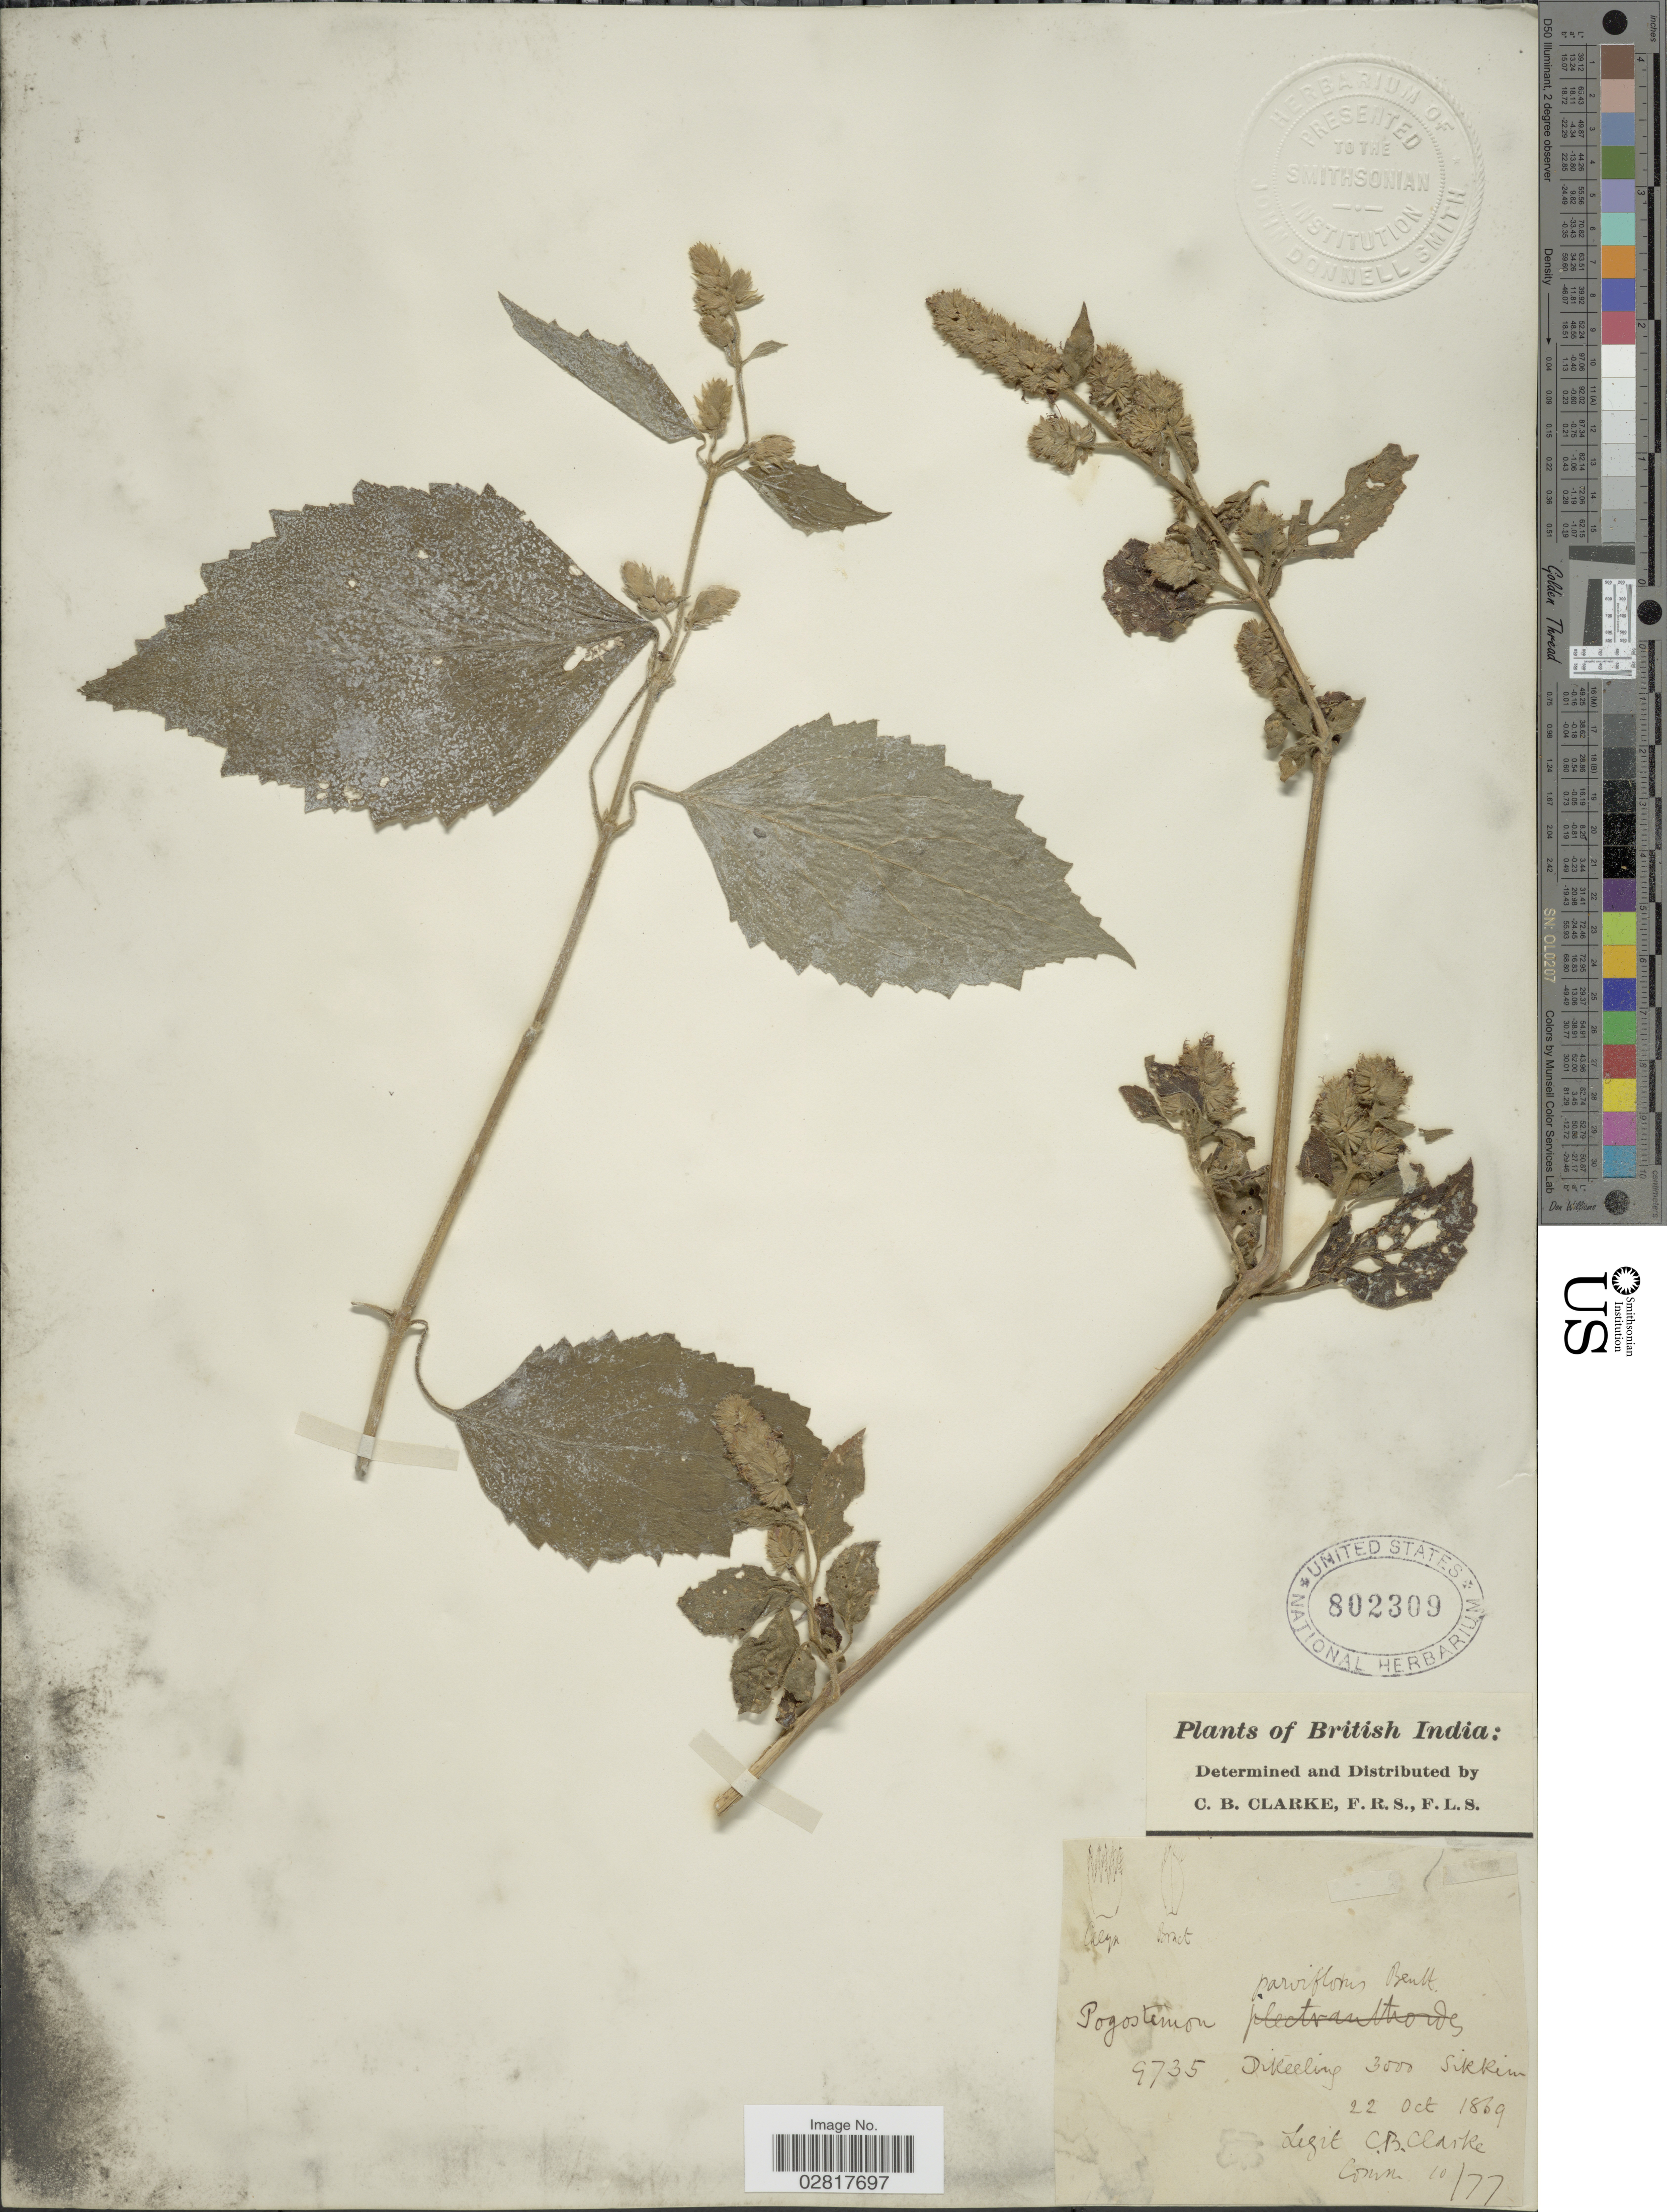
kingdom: Plantae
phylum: Tracheophyta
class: Magnoliopsida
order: Lamiales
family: Lamiaceae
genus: Pogostemon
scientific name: Pogostemon benghalensis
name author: (Burm. f.) Kuntze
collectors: C. B. Clarke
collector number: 9735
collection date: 1869-10-22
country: India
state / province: West Bengal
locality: British India: Darjeeling.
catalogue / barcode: US 802309